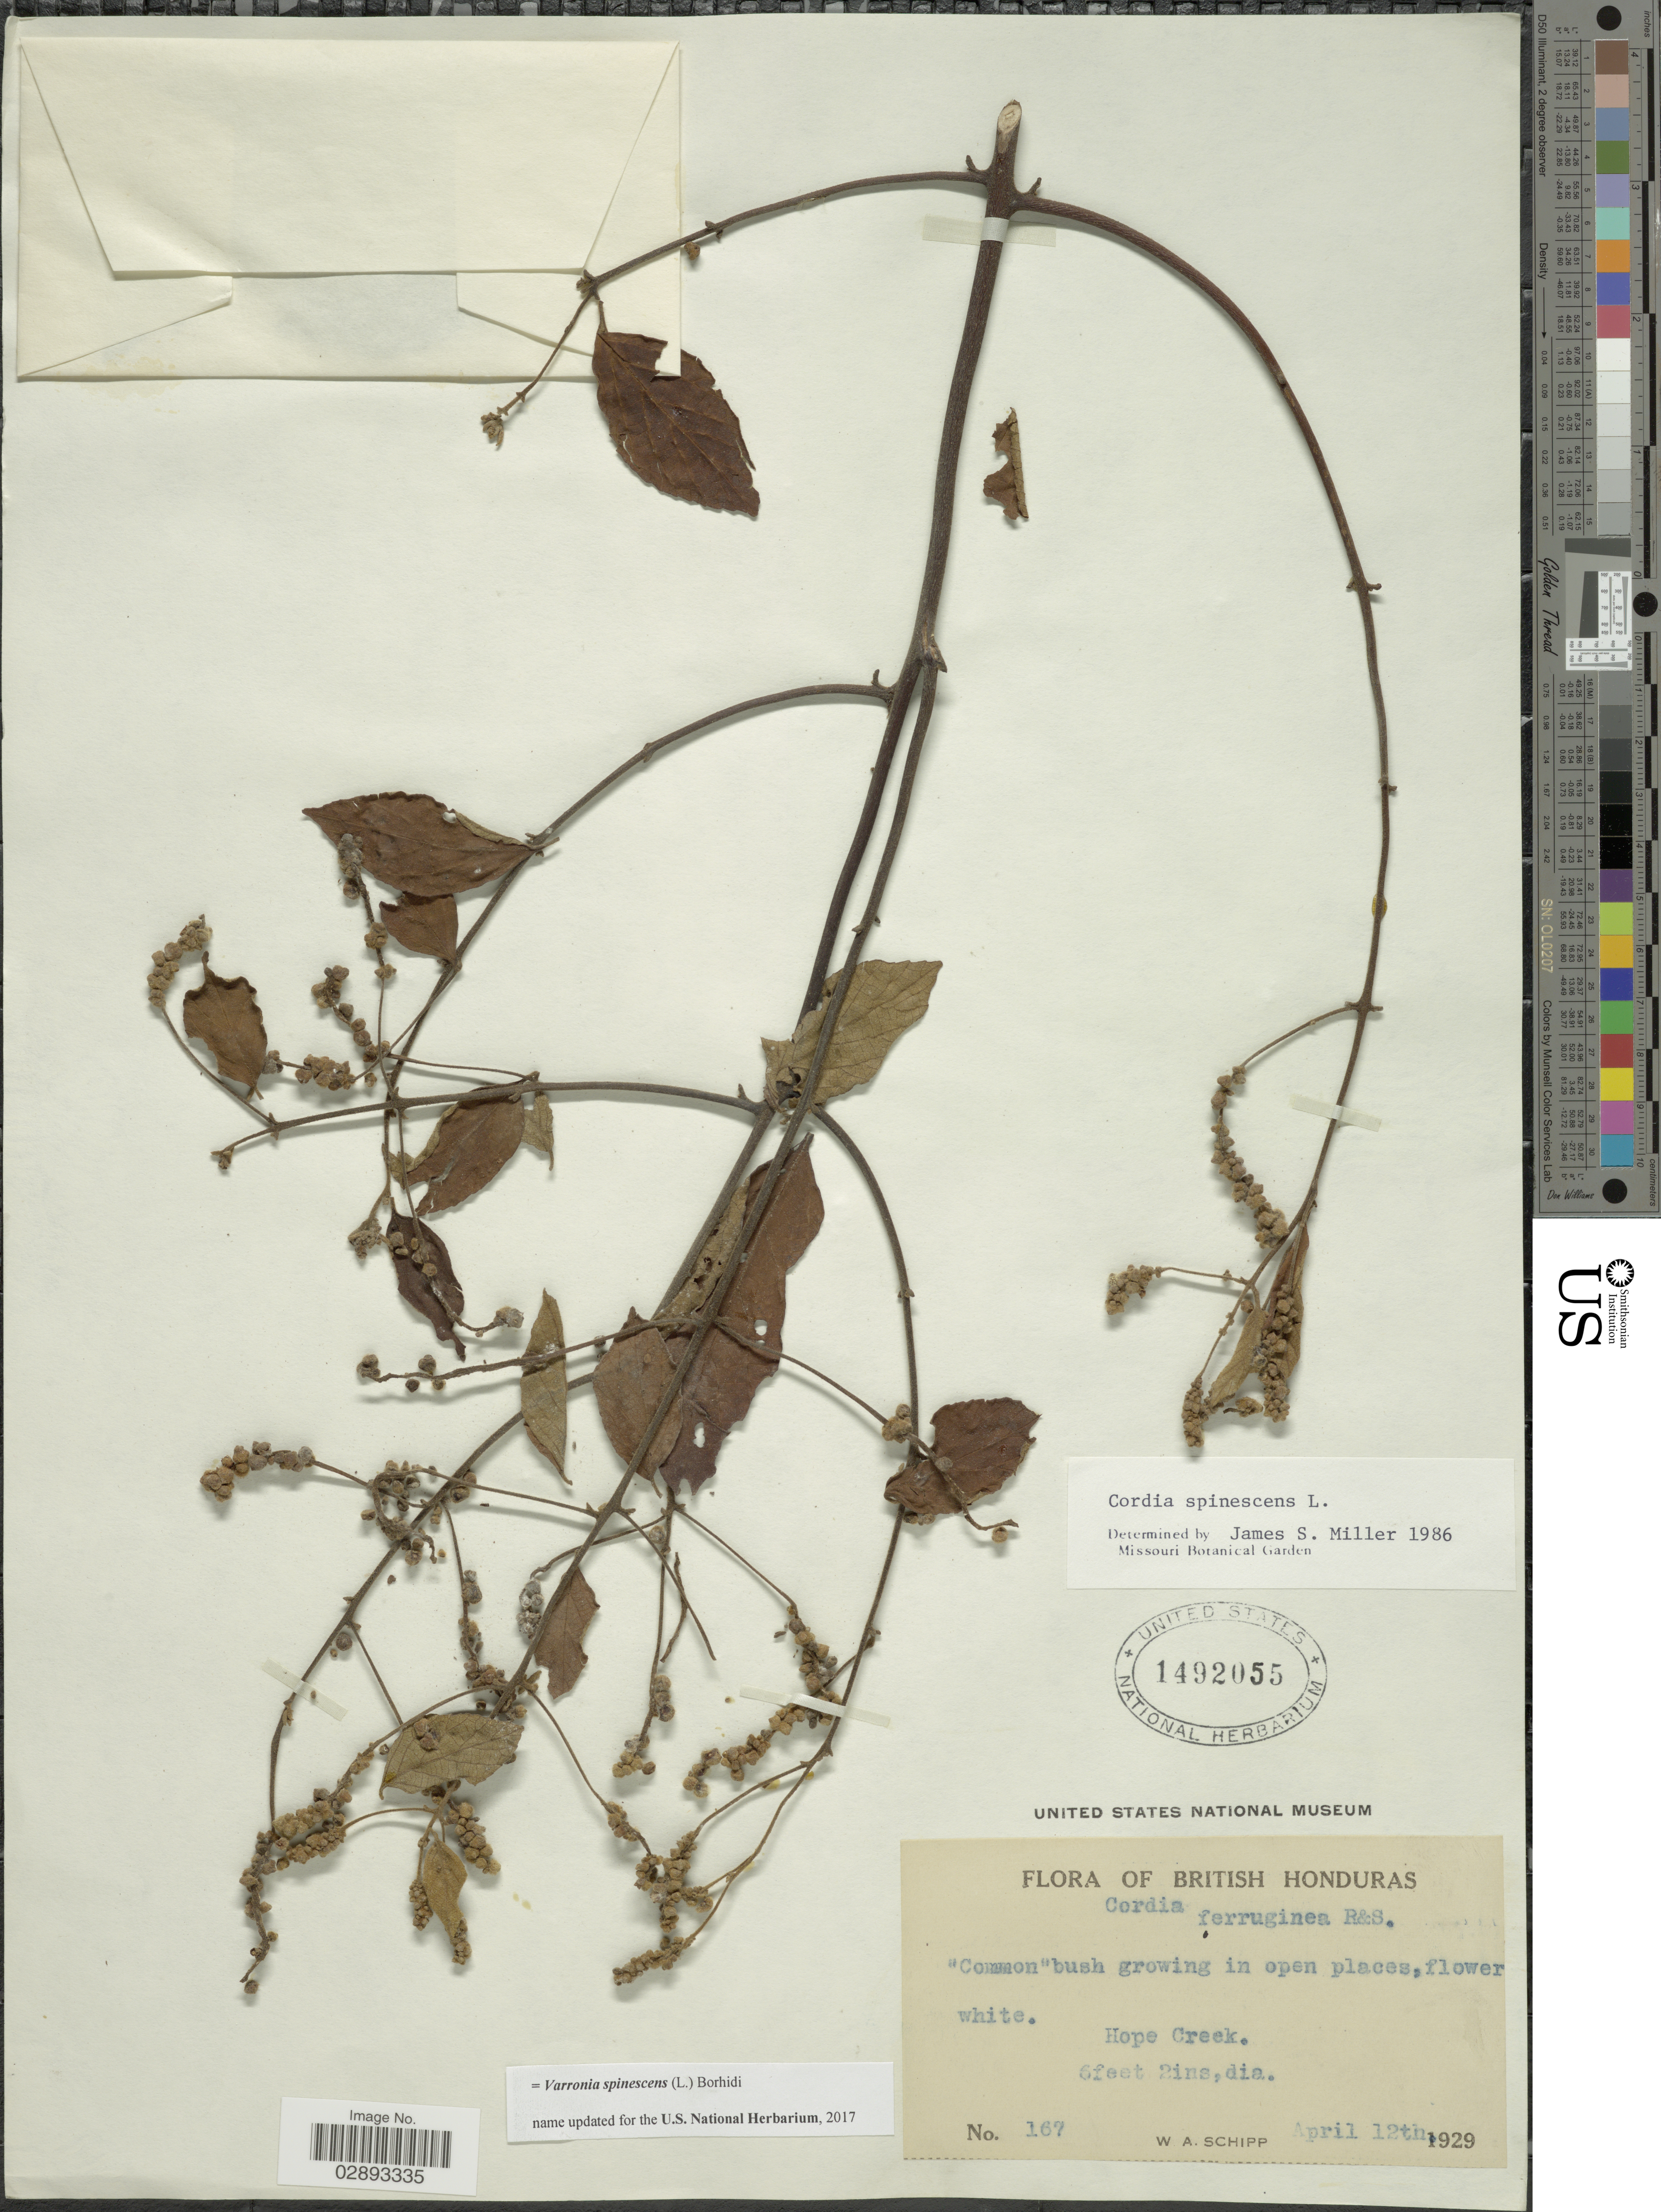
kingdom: Plantae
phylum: Tracheophyta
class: Magnoliopsida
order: Boraginales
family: Cordiaceae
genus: Varronia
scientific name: Varronia spinescens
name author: (L.) Borhidi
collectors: W. Schipp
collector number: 167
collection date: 1929-04-12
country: Belize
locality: British Honduras, Hope Creek.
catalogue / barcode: US 1492055